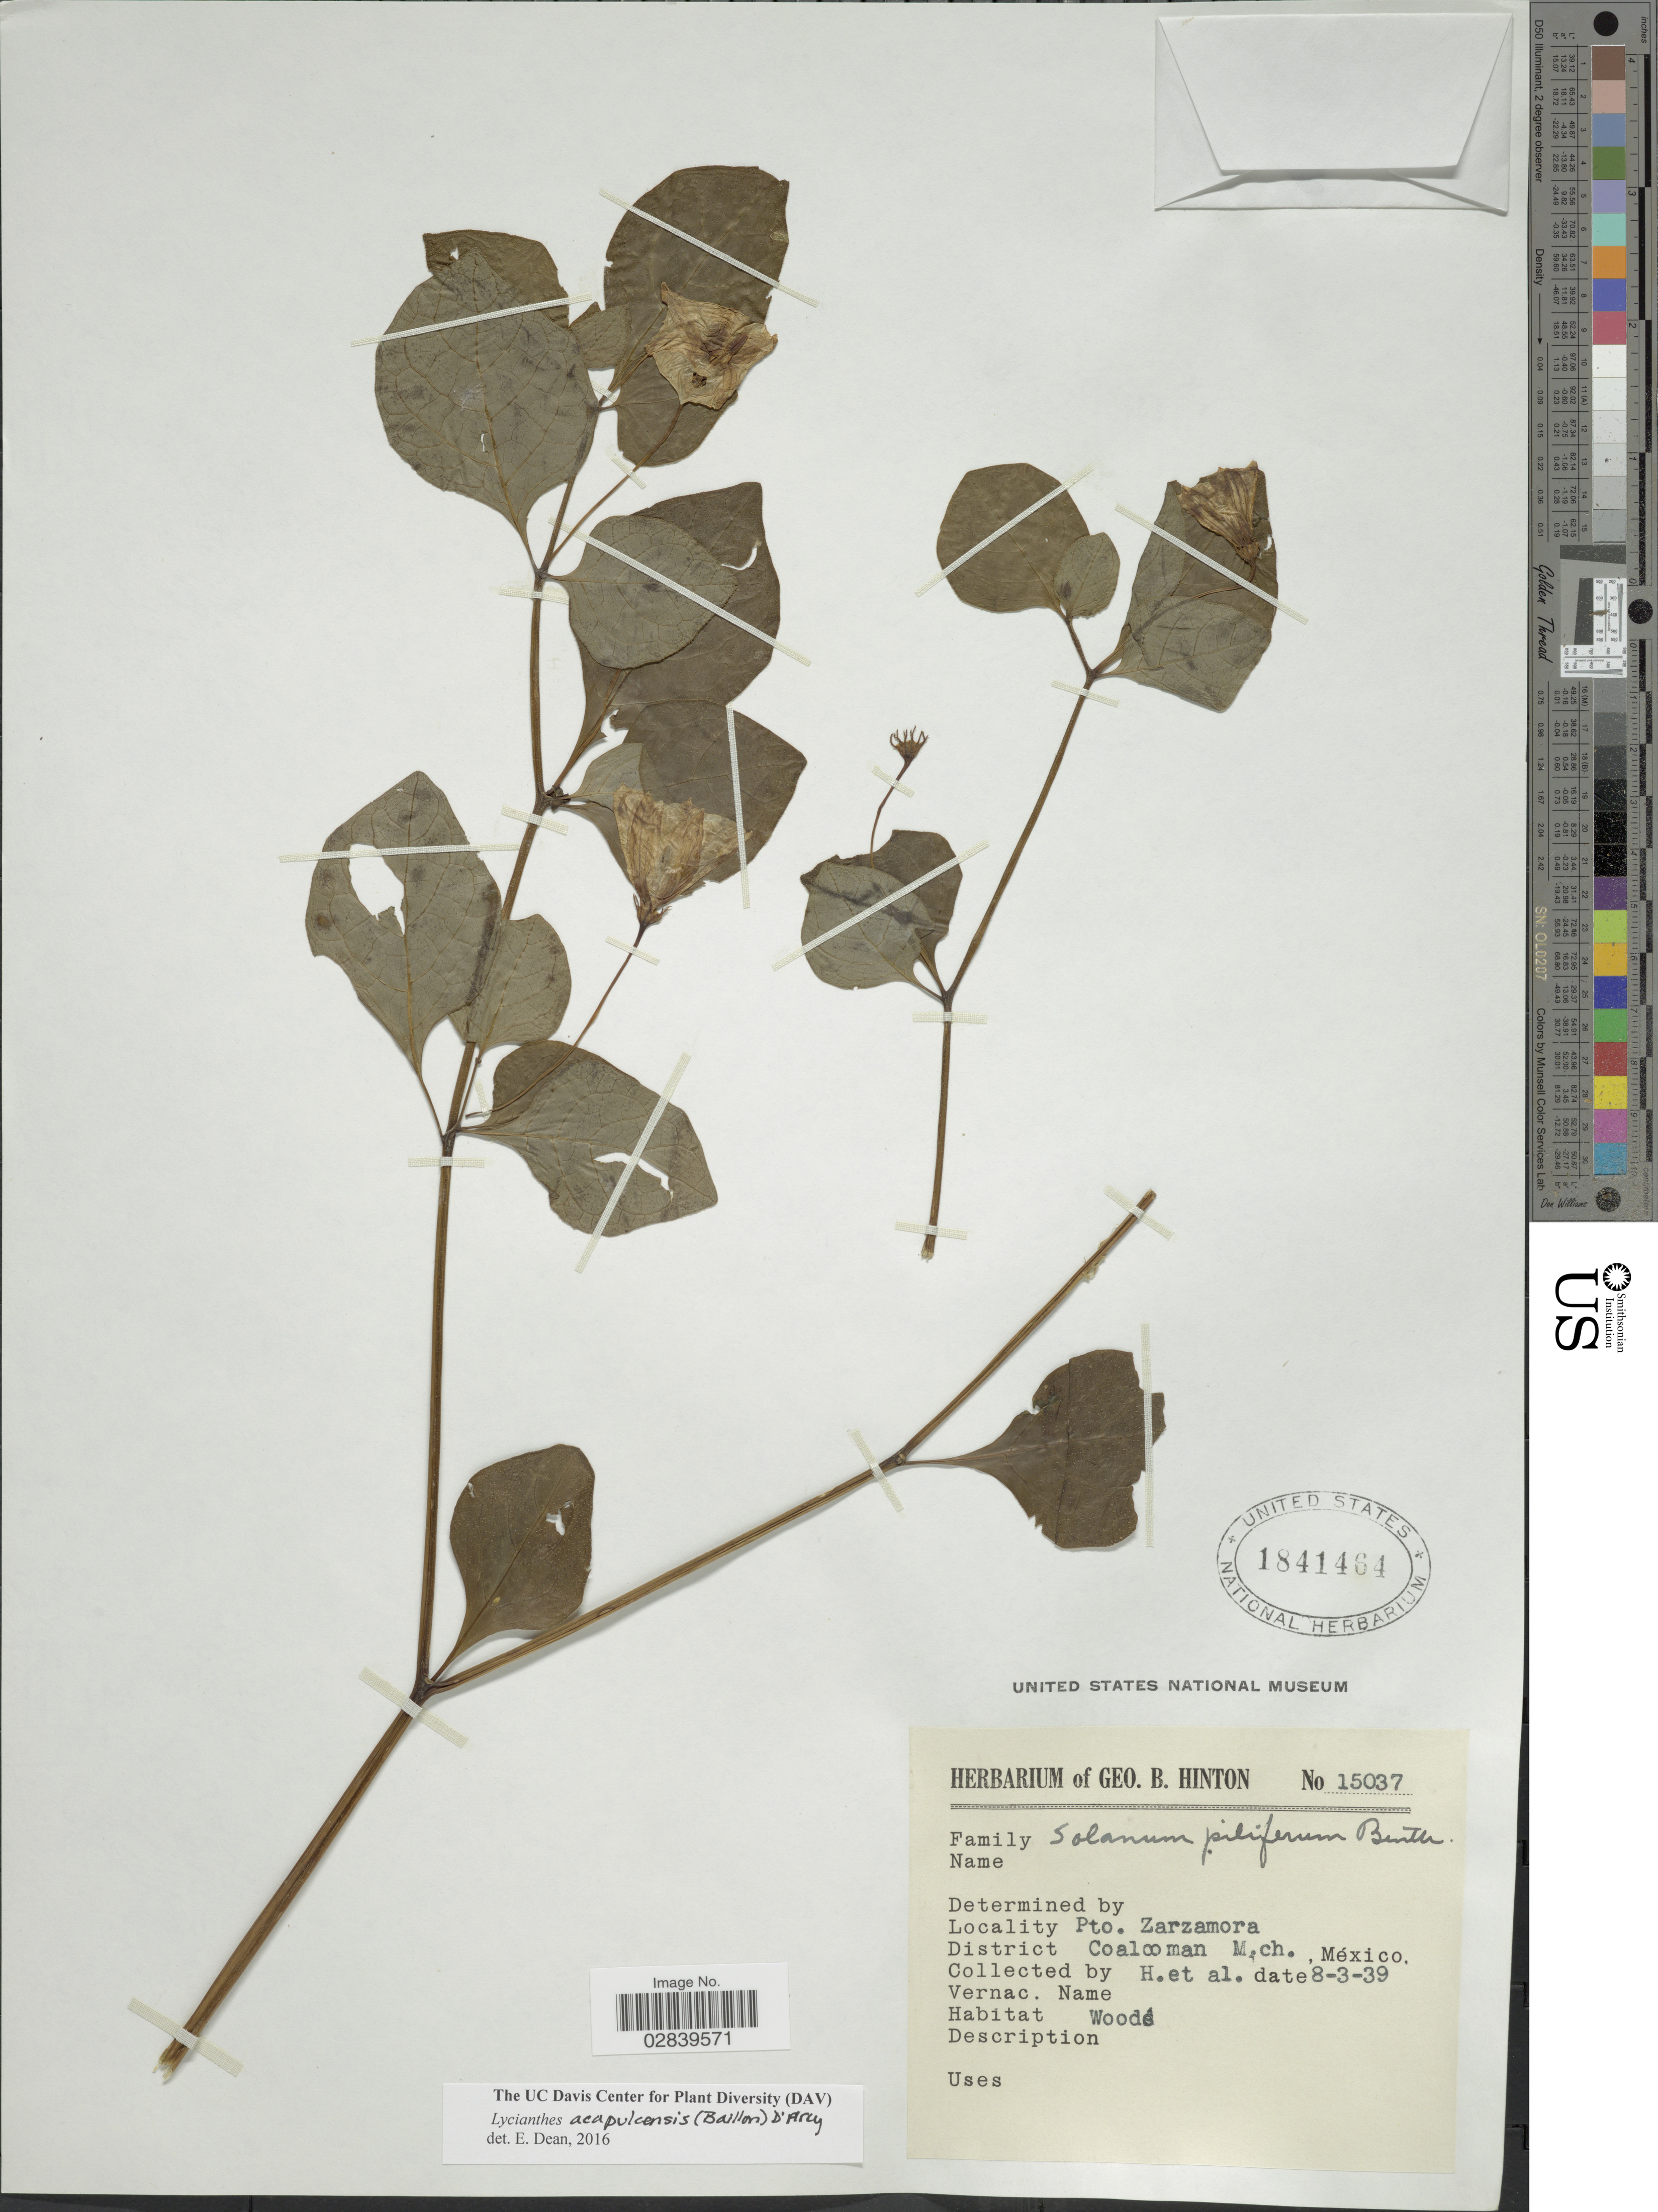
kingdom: Plantae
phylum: Tracheophyta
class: Magnoliopsida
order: Solanales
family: Solanaceae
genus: Lycianthes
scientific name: Lycianthes acapulcensis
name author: (Baill.) D'Arcy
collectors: G. B. Hinton & et al.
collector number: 15037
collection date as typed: Transcribed d/m/y: 8/3/39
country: Mexico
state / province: Michoacán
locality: Pto. Zarzamora, District Coalcoman Mich.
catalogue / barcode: US 1841464